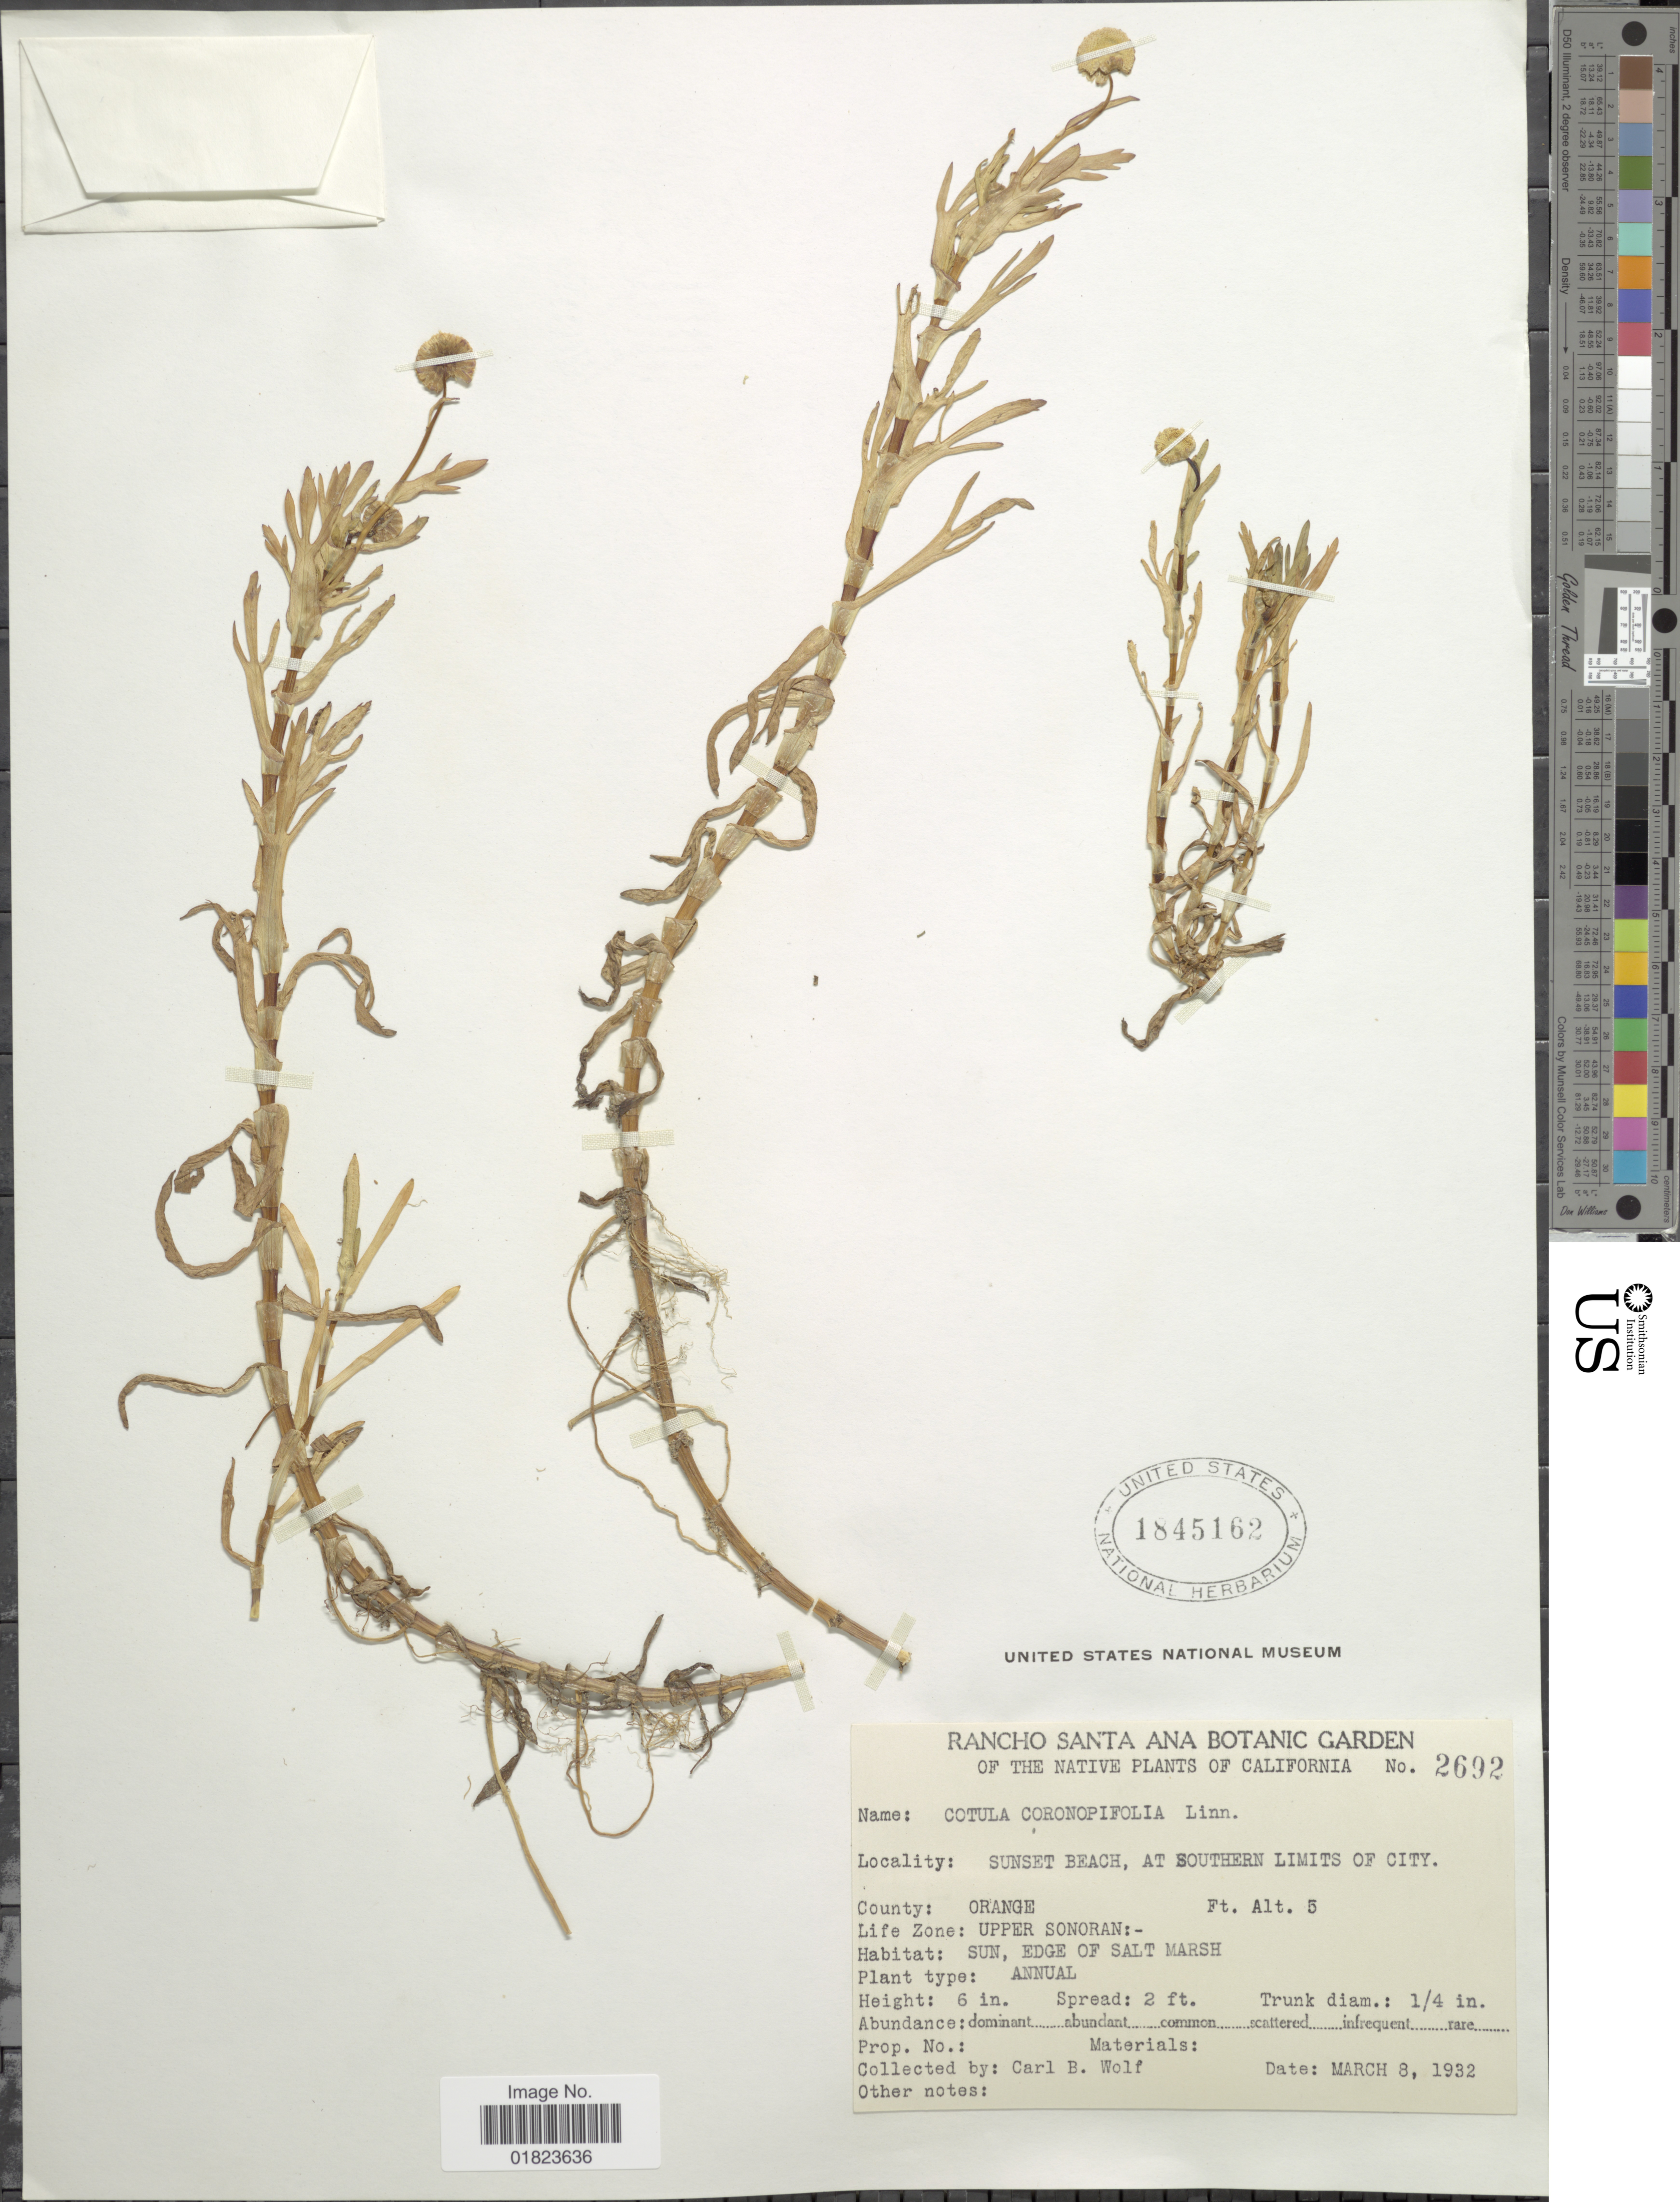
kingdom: Plantae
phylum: Tracheophyta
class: Magnoliopsida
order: Asterales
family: Asteraceae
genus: Cotula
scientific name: Cotula coronopifolia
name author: L.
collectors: C. B. Wolf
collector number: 2692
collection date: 1932-03-08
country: United States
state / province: California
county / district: Orange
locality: Sunset Beach, At Southern Limits of City. County: Orange. Upper Sonoran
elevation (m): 2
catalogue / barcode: US 1845162